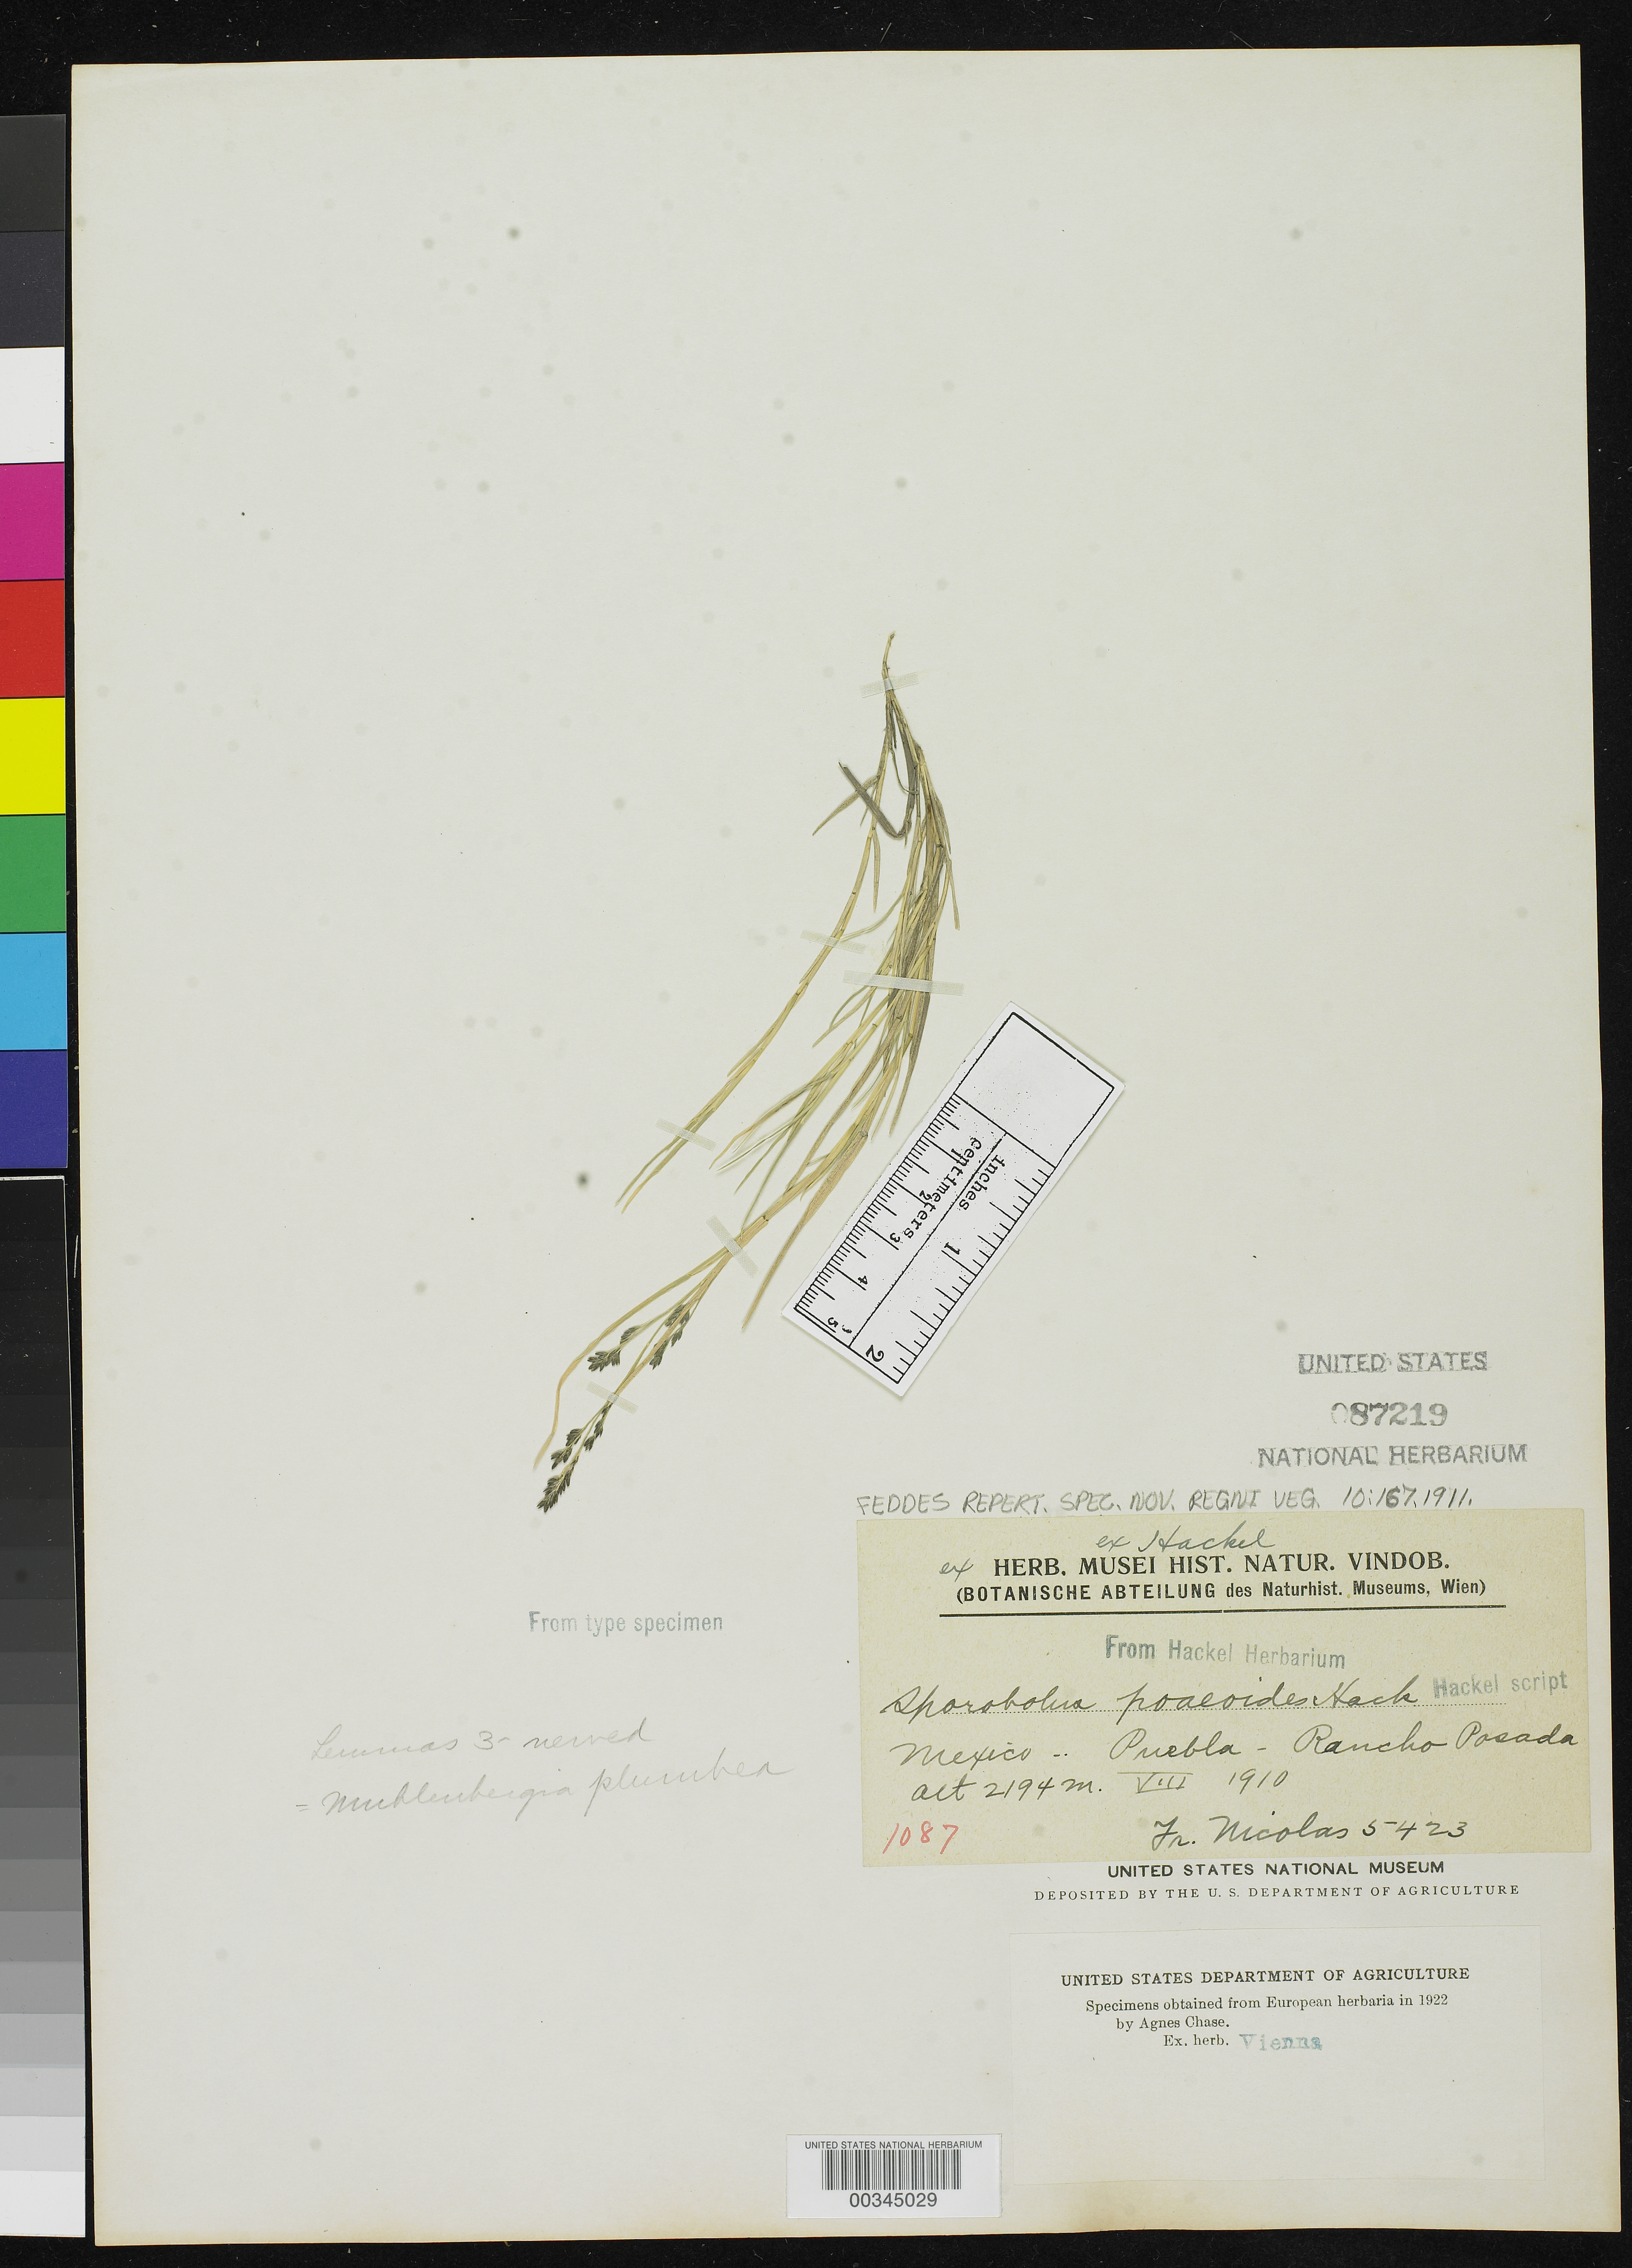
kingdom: Plantae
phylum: Tracheophyta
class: Liliopsida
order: Poales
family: Poaceae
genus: Sporobolus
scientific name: Sporobolus poaeoides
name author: Hack.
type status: Type Fragment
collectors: F. Nicolas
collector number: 5423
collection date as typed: Aug 1910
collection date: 1910-08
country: Mexico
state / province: Puebla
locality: Rancho Posada.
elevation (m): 2194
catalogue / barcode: US 87219